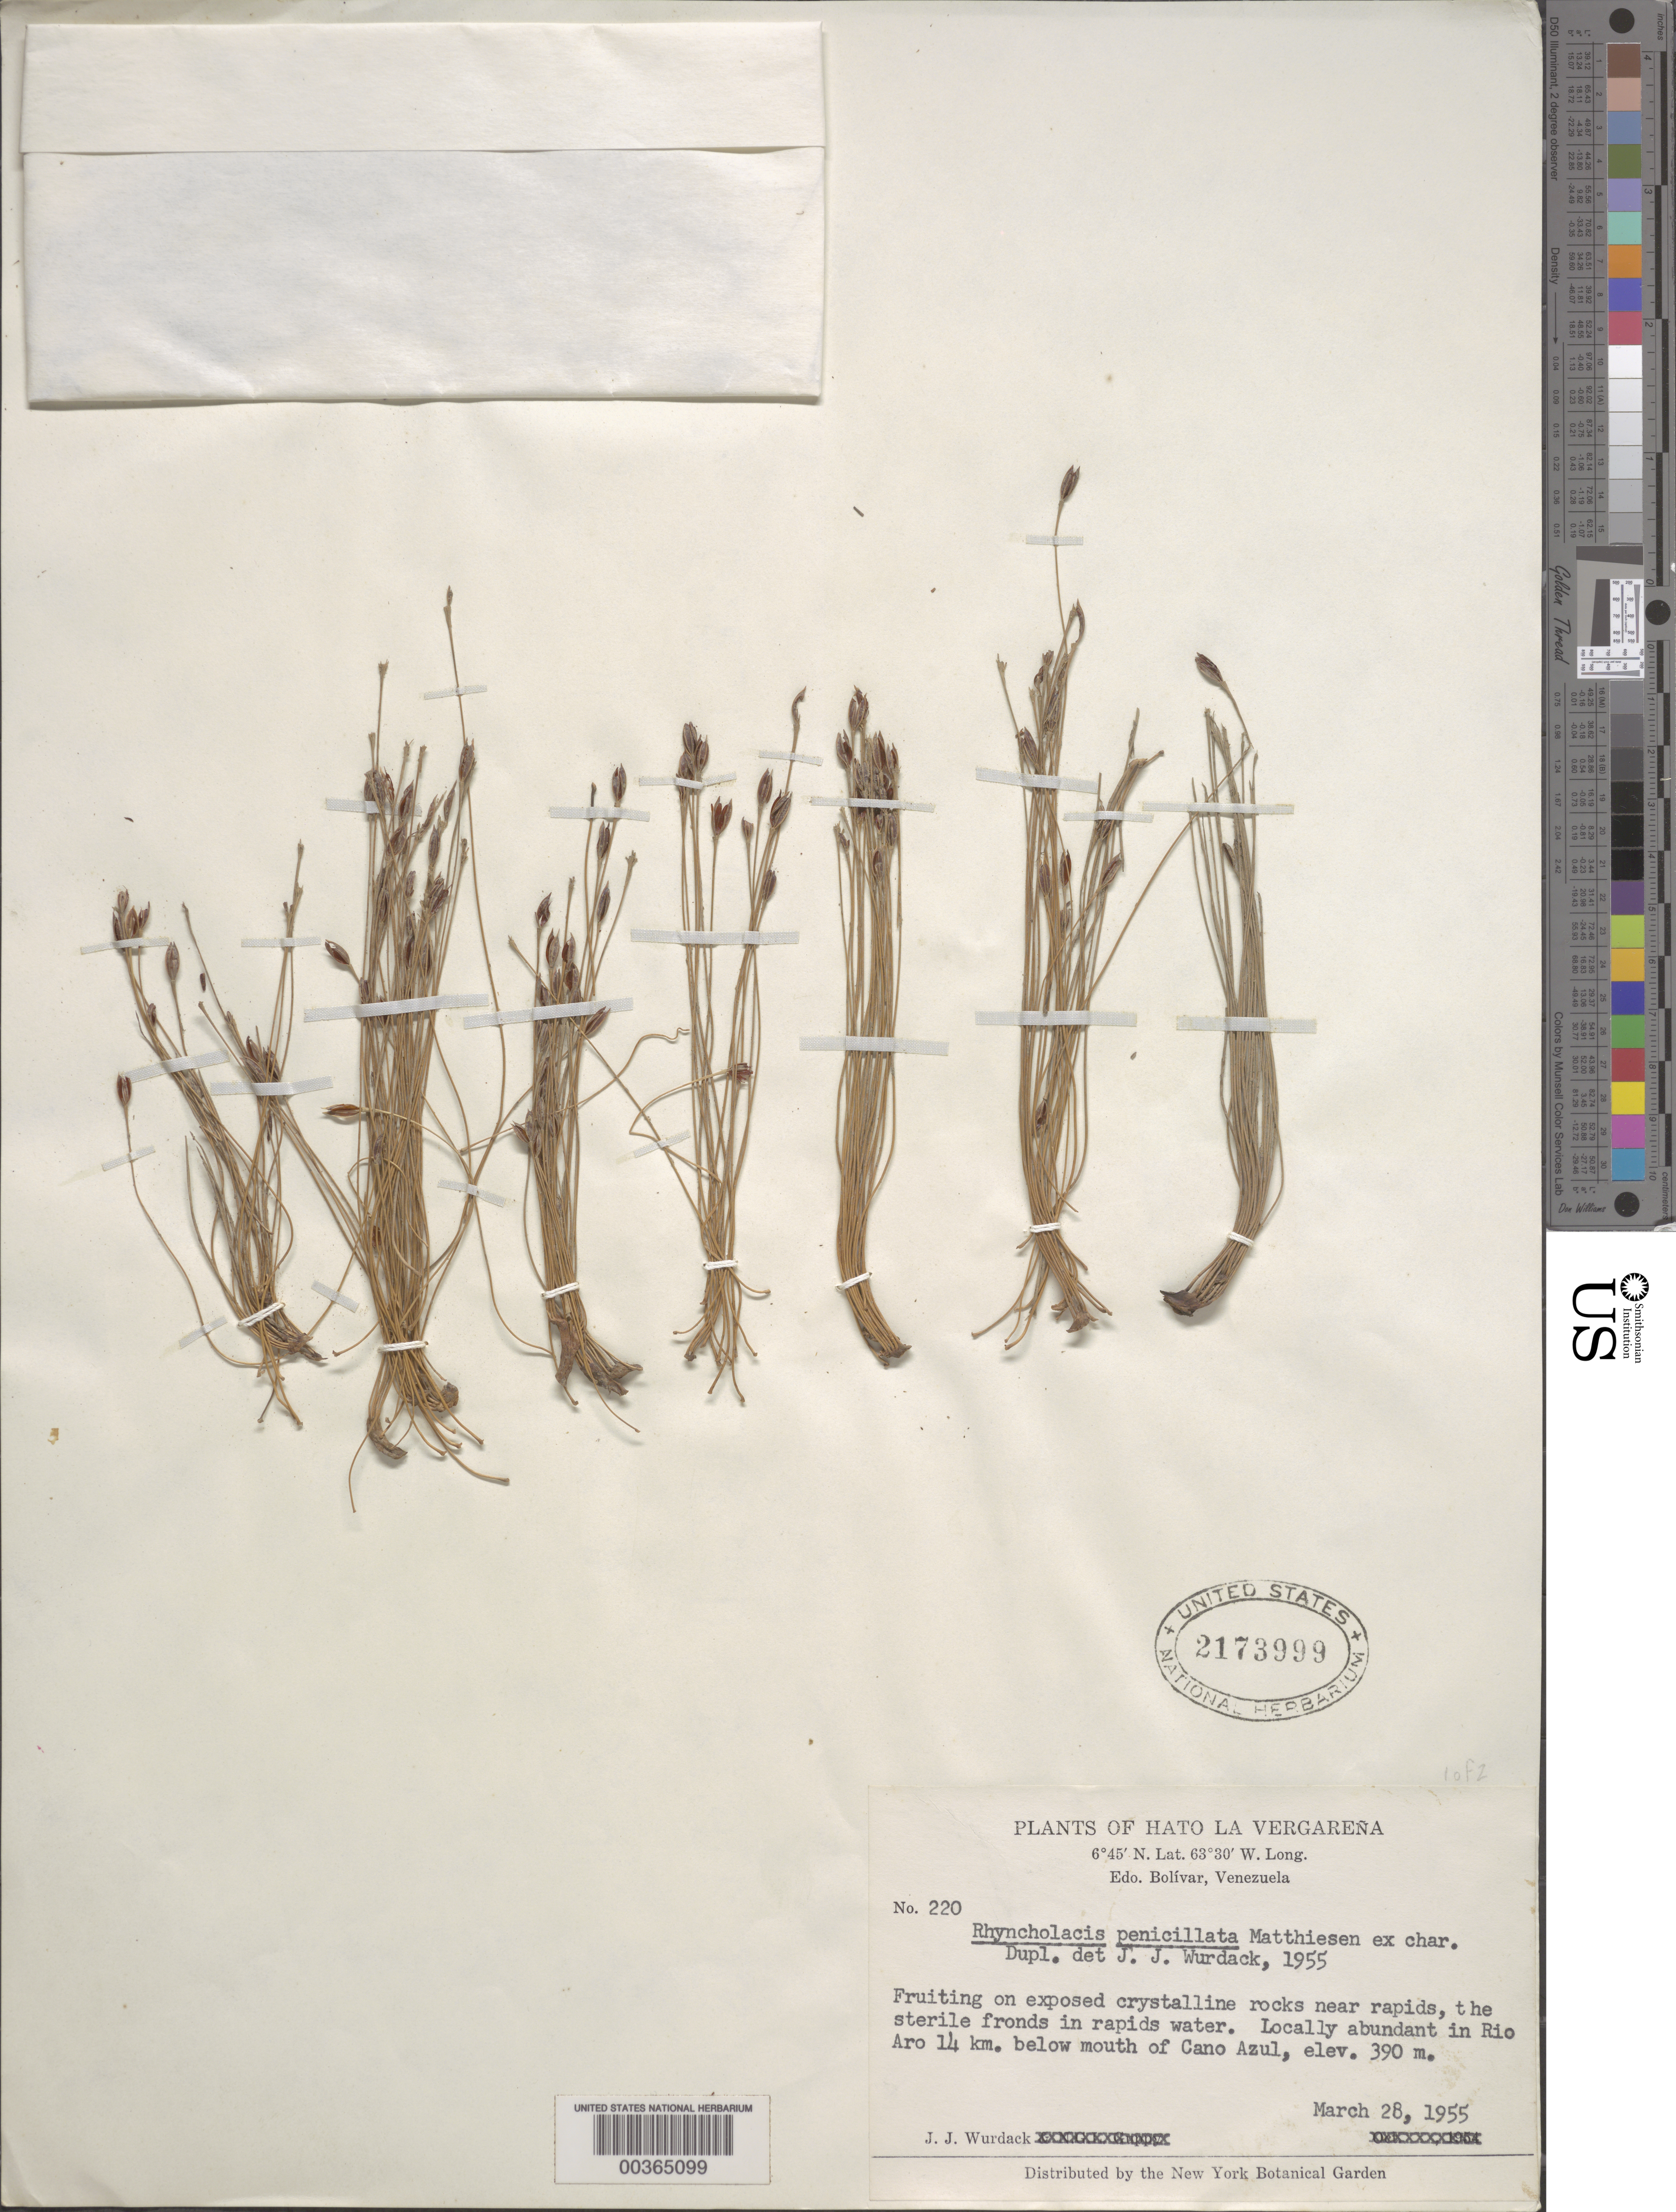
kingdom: Plantae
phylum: Tracheophyta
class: Magnoliopsida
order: Malpighiales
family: Podostemaceae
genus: Rhyncholacis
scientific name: Rhyncholacis penicillata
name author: Matthiesen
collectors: J. J. Wurdack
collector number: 220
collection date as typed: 28 Mar 1955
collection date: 1955-03-28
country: Venezuela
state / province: Bolivar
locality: Rio aro below mouth of cano azul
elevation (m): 390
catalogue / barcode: US 2173999